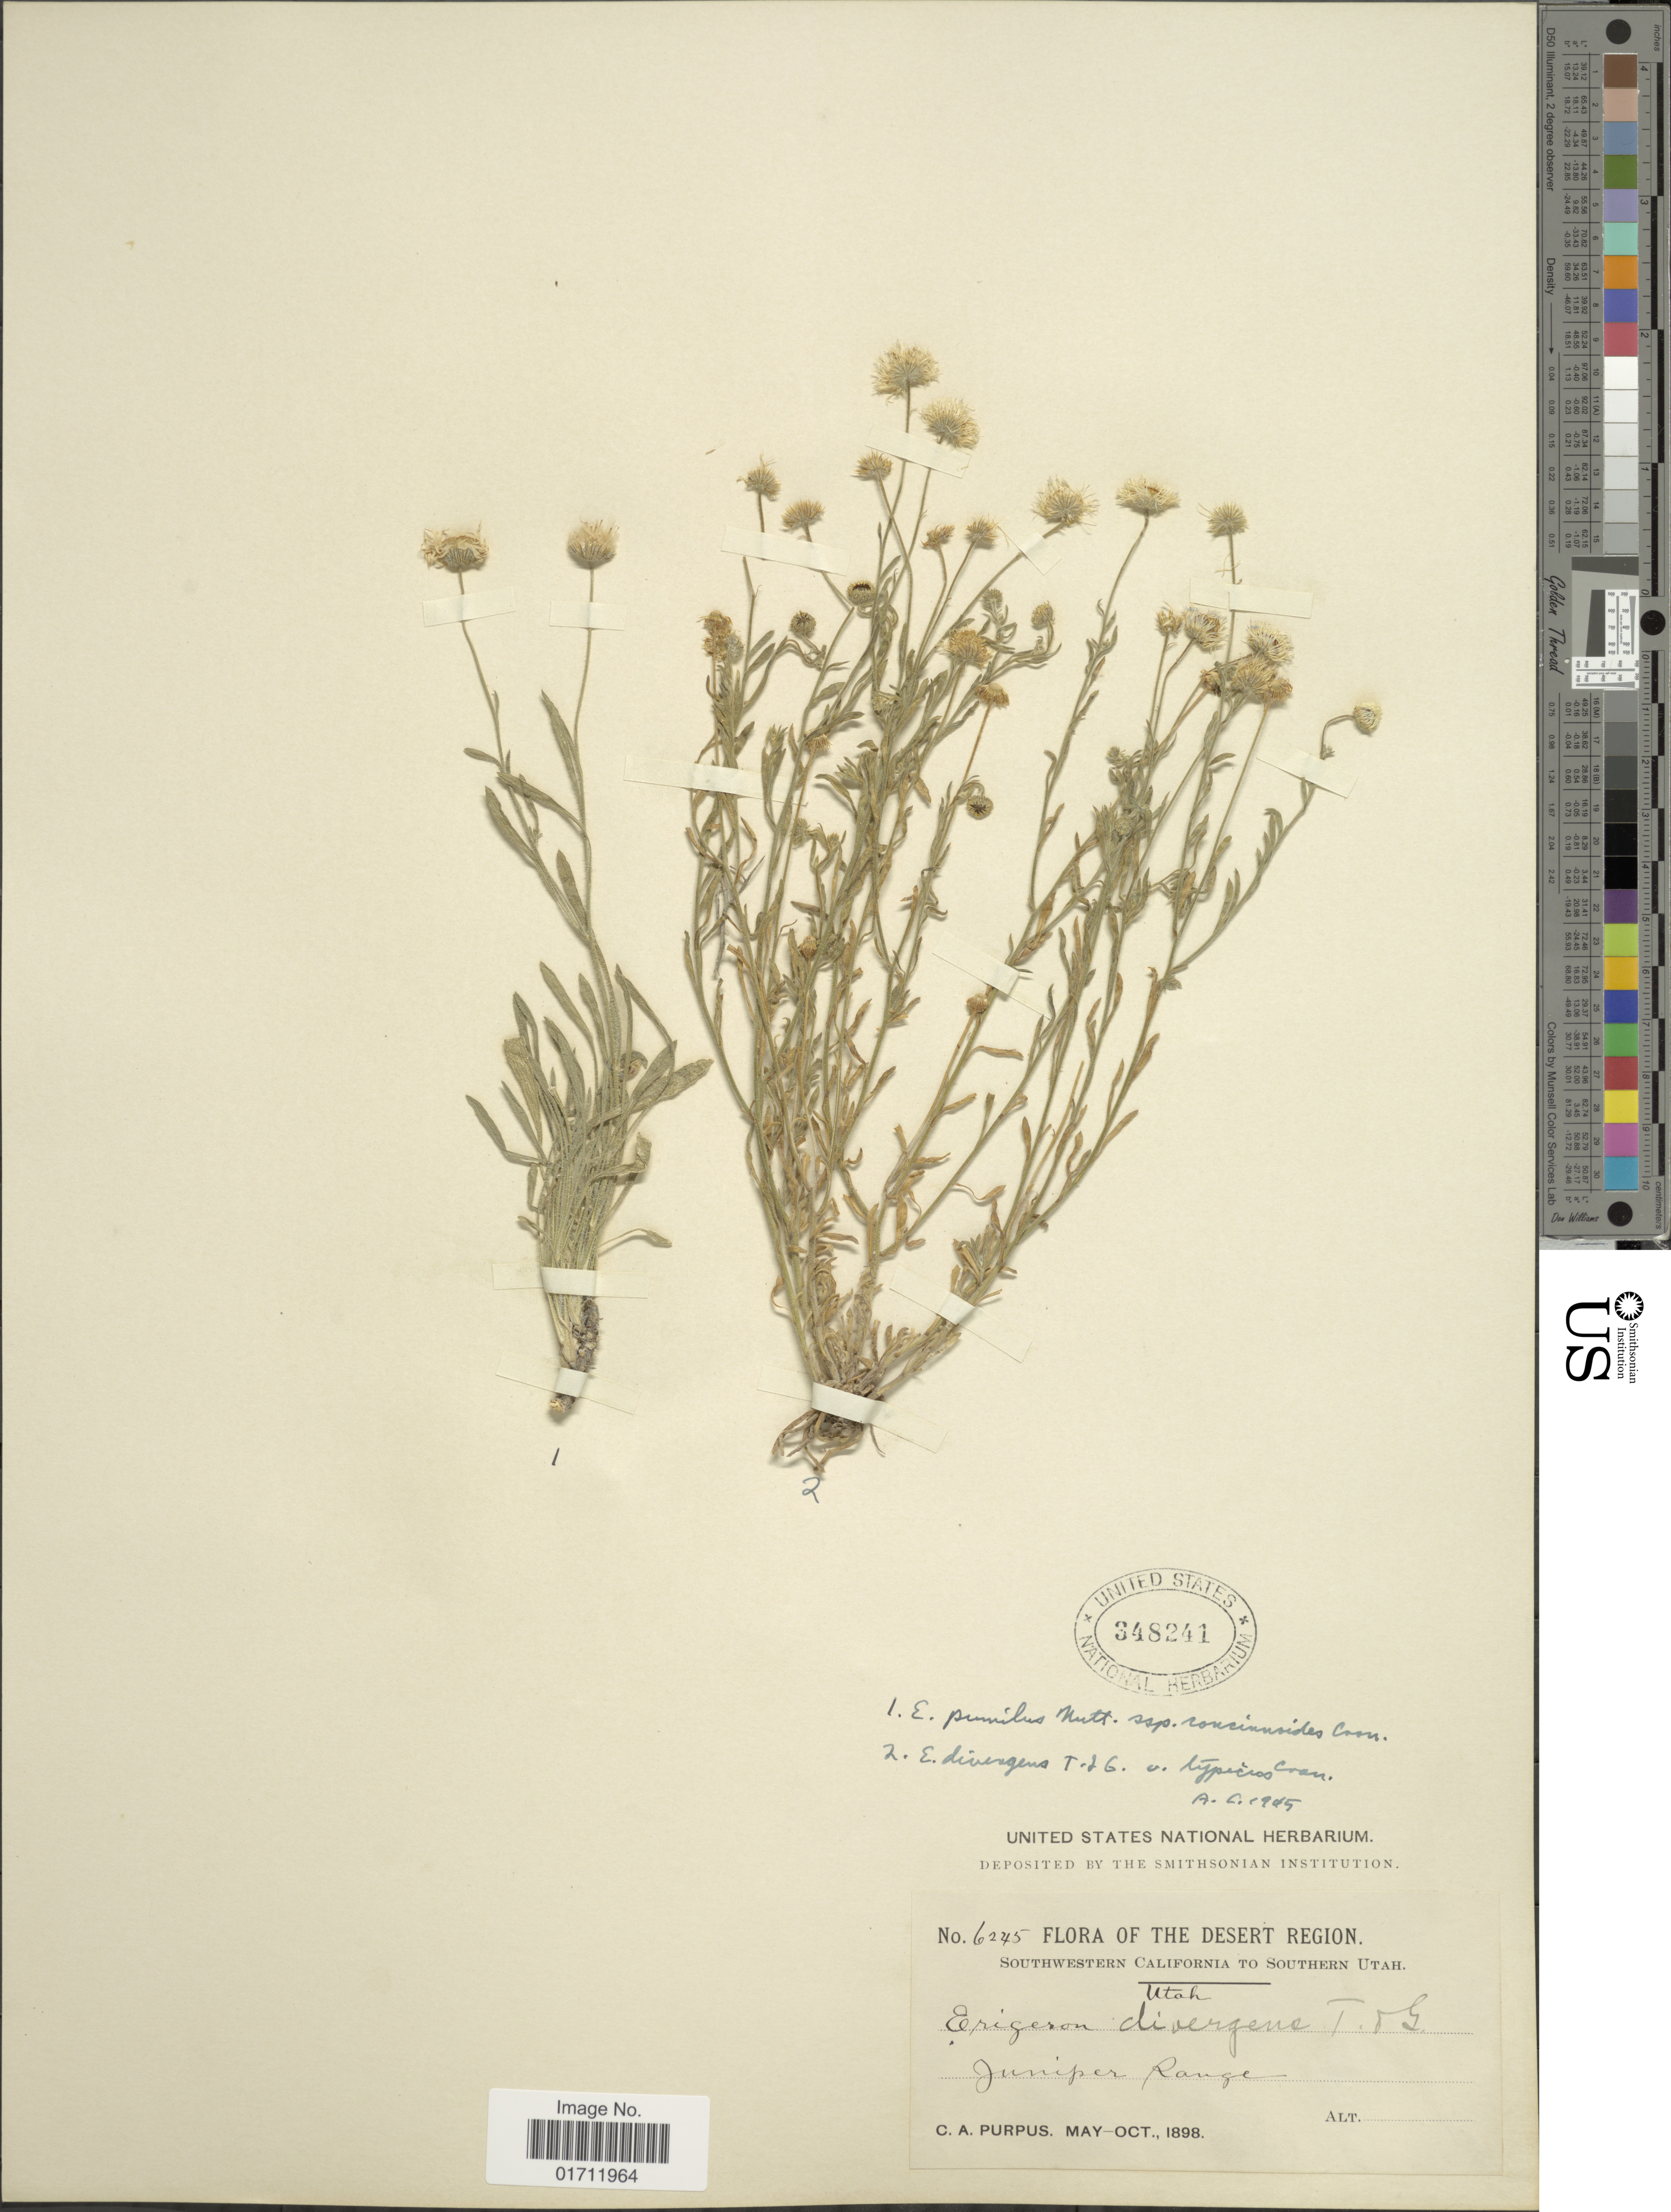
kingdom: Plantae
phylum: Tracheophyta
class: Magnoliopsida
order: Asterales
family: Asteraceae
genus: Erigeron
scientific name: Erigeron divergens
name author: Torr. & A. Gray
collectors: C. A. Purpus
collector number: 6245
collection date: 1898-05/1898-10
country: United States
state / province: Utah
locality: The Desert Region, Juniper Range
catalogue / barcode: US 348241